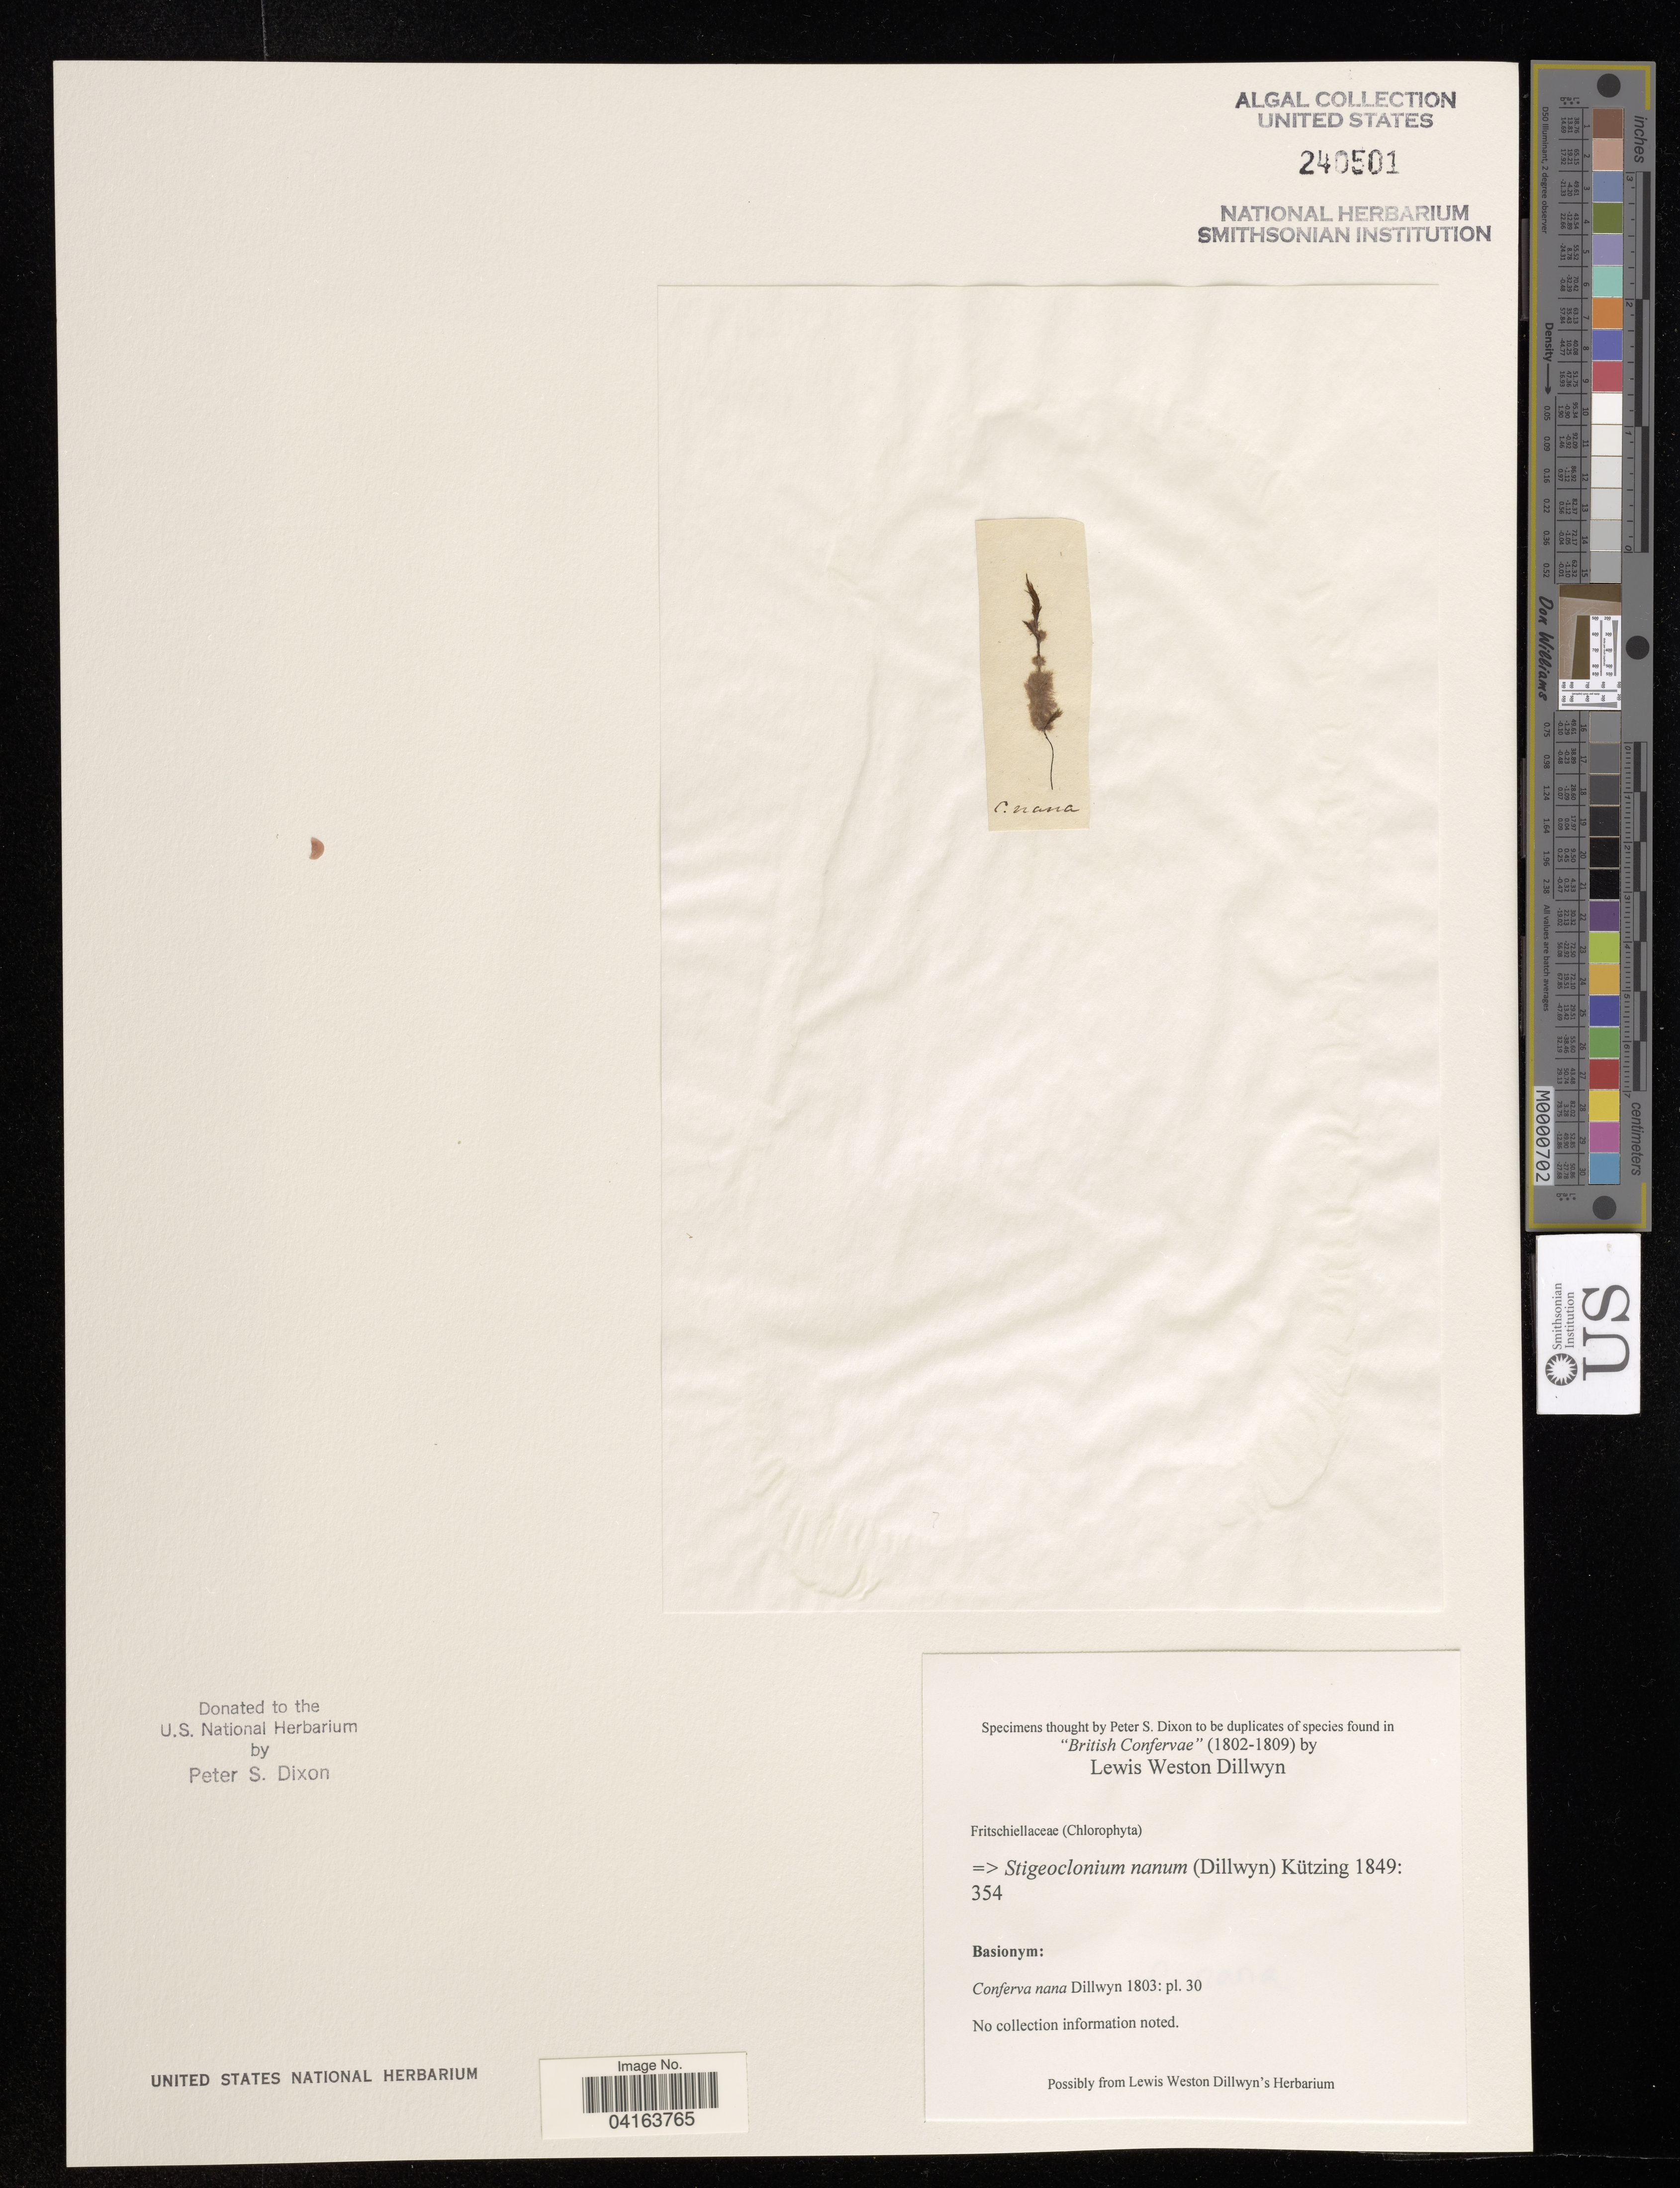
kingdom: Plantae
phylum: Chlorophyta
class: Chlorophyceae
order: Chaetophorales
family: Chaetophoraceae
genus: Stigeoclonium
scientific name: Stigeoclonium nanum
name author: (Dillwyn) Kütz.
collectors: P. S. Dixon & L. W. Dillwyn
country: United Kingdom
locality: British Confervae.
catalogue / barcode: US 240501